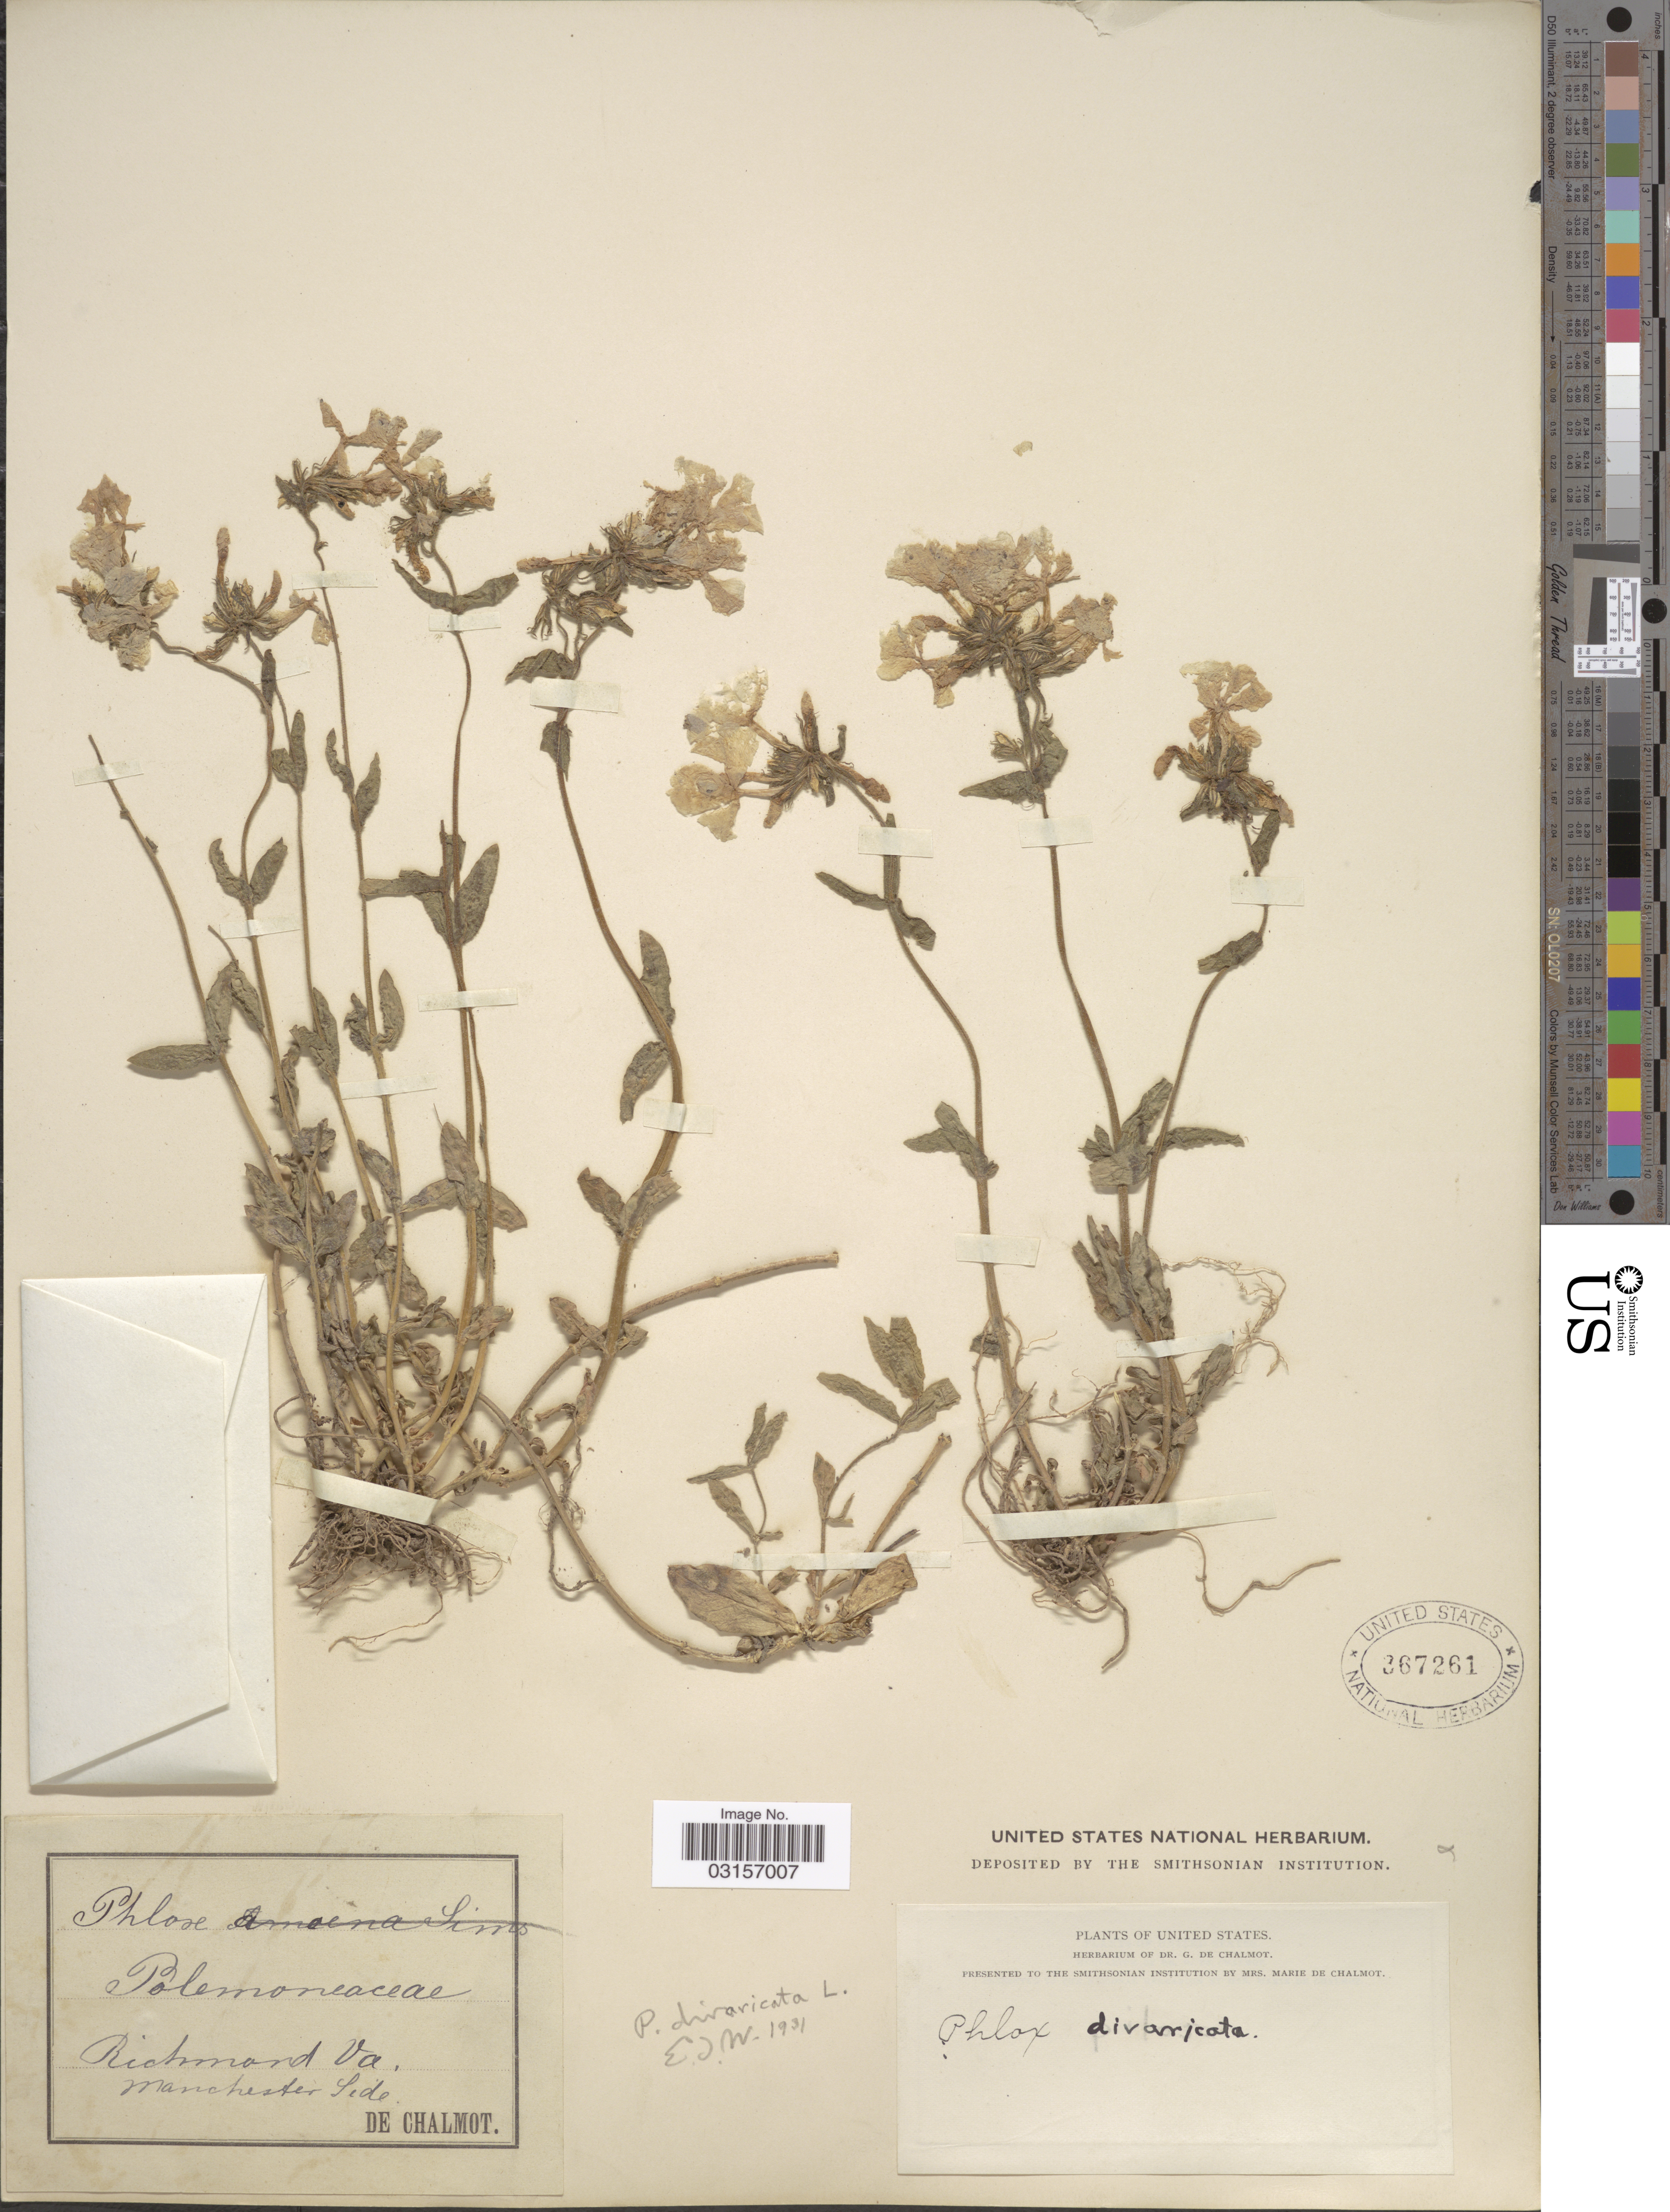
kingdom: Plantae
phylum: Tracheophyta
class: Magnoliopsida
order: Ericales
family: Polemoniaceae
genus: Phlox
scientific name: Phlox divaricata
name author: L.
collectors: G. de Chalmot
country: United States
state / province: Virginia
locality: Richmond Va., Manchester Side.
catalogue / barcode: US 367261